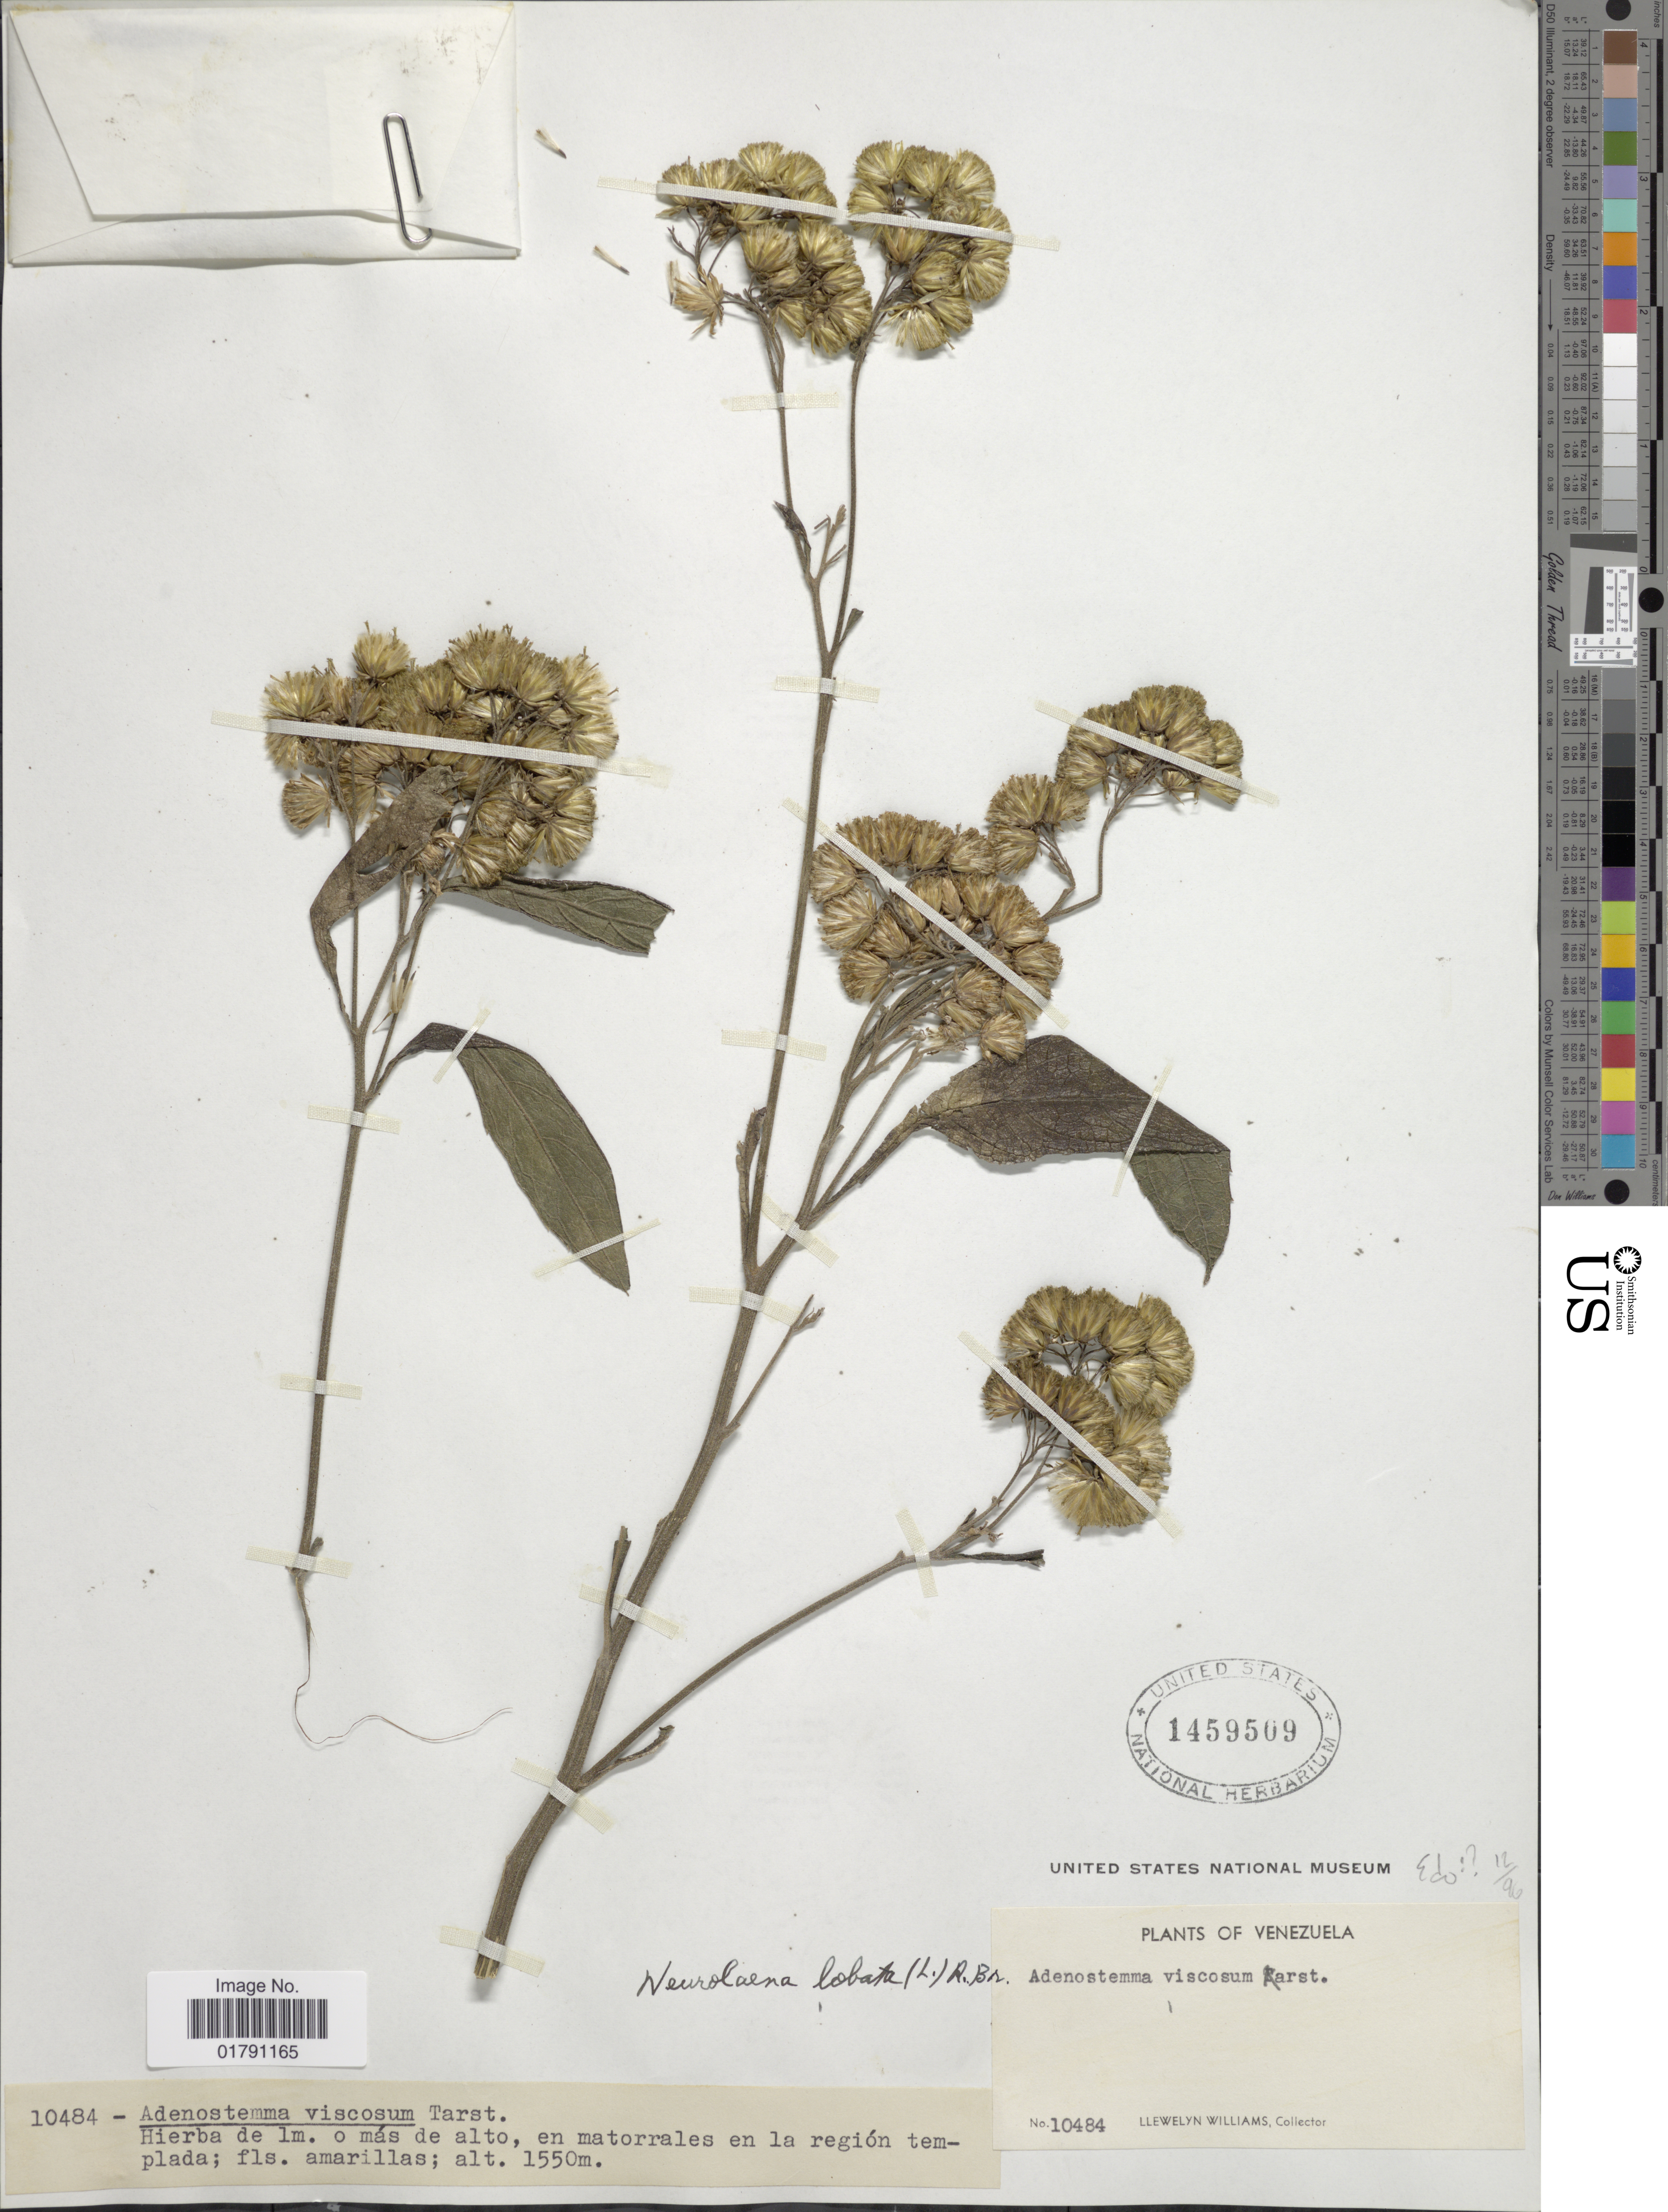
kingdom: Plantae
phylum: Tracheophyta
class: Magnoliopsida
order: Asterales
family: Asteraceae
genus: Neurolaena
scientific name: Neurolaena lobata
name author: (L.) R. Br. ex Cass.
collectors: Ll. Williams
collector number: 10484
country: Venezuela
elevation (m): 1550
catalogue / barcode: US 1459509